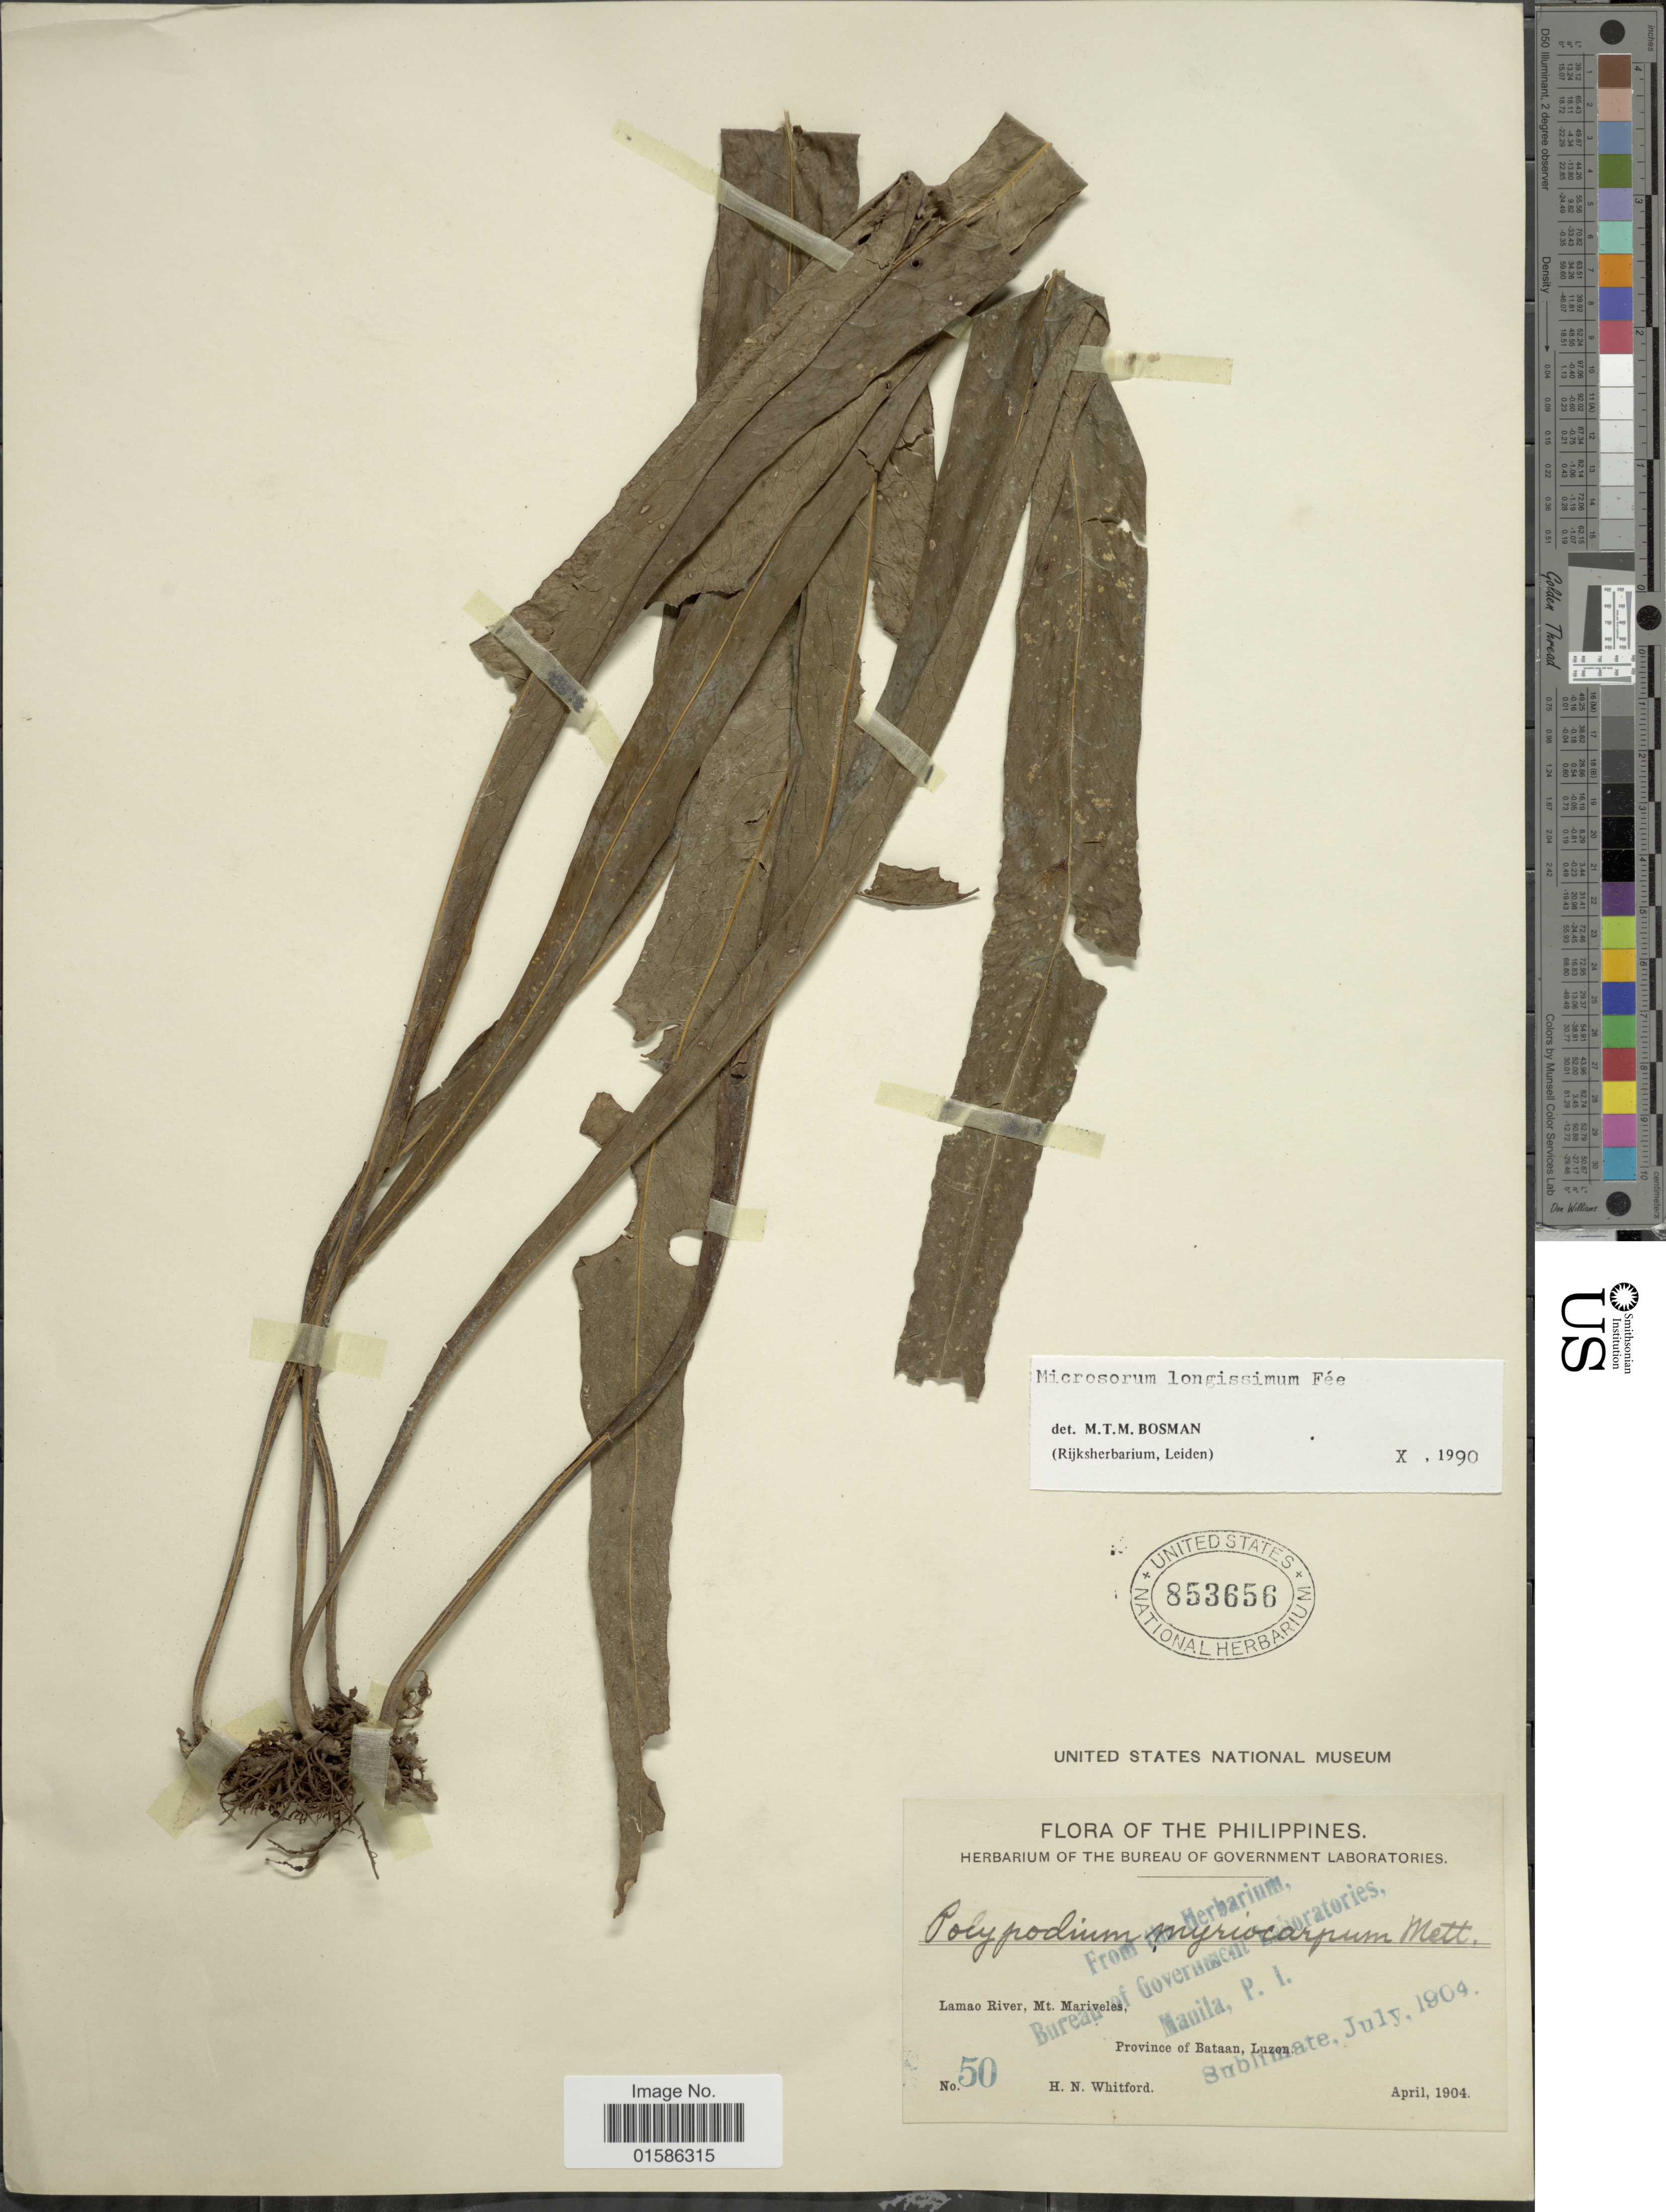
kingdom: Plantae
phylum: Tracheophyta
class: Polypodiopsida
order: Polypodiales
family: Polypodiaceae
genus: Microsorum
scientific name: Microsorum longissimum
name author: Fée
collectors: H. N. Whitford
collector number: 50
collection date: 1904-04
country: Philippines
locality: Lamao River, Mt Mariveles, Province of Bataan, Luzon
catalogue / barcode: US 853656